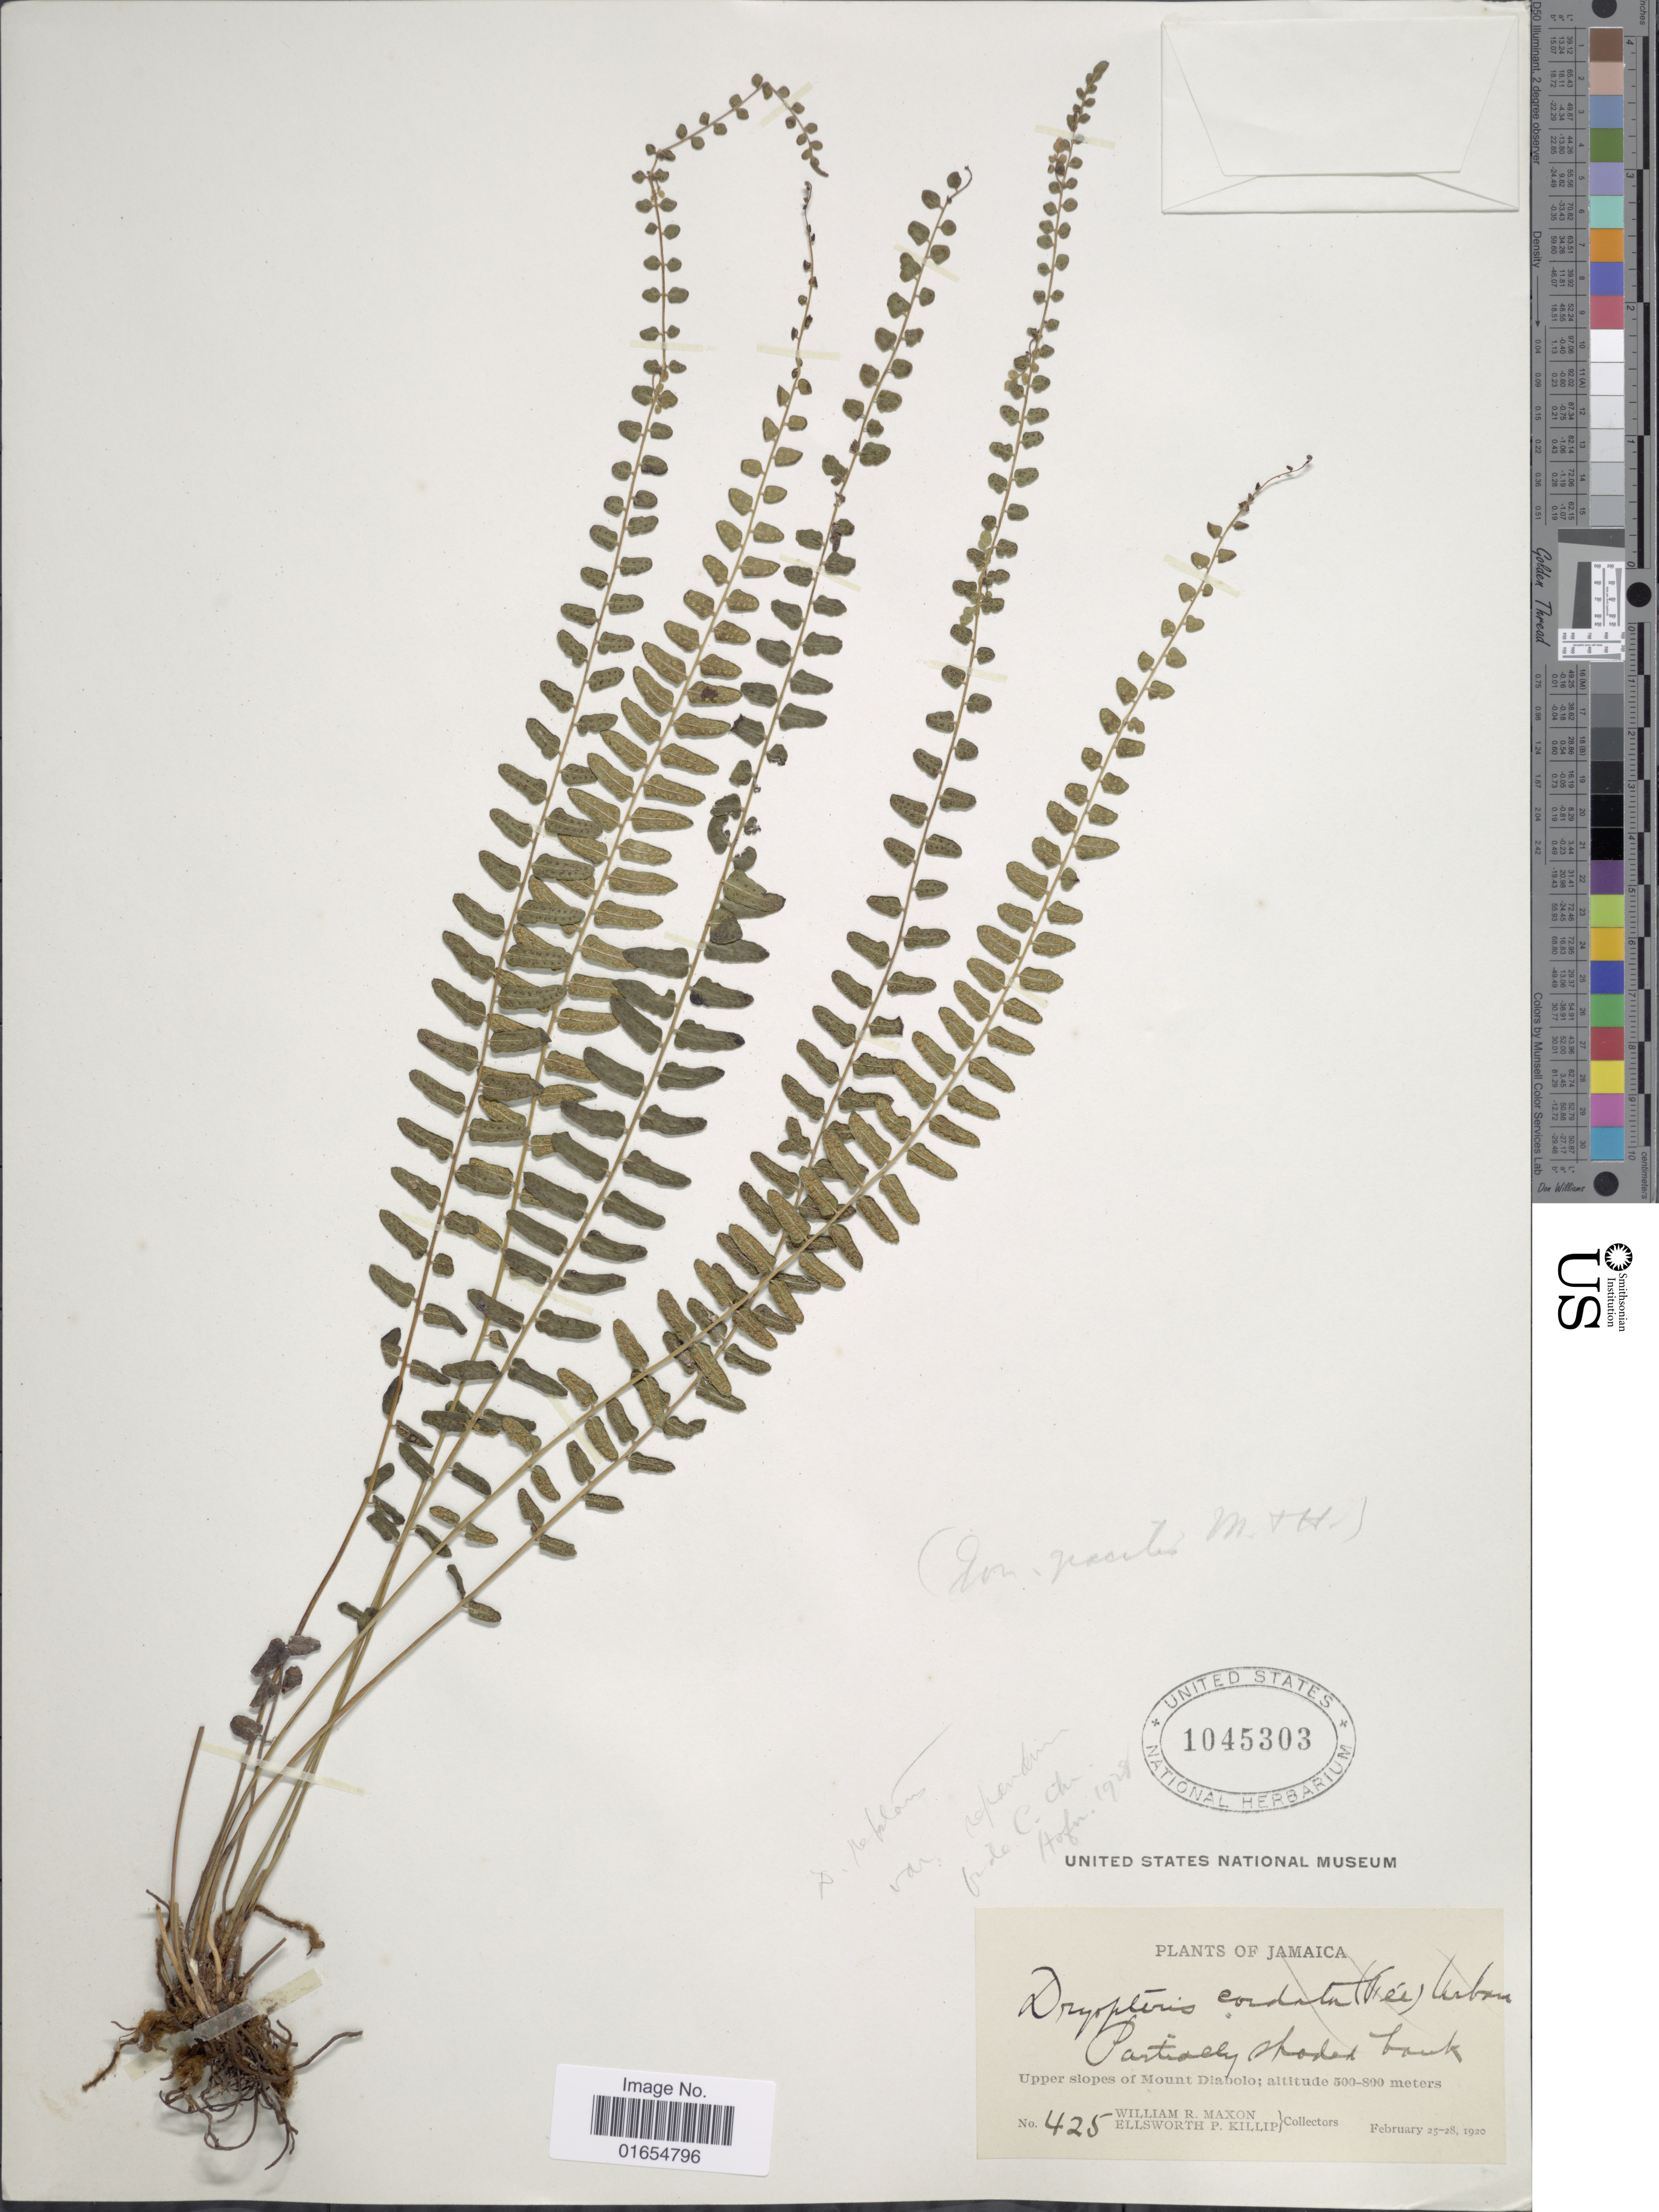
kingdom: Plantae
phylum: Tracheophyta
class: Polypodiopsida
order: Polypodiales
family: Thelypteridaceae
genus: Goniopteris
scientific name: Goniopteris reptans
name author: (J.F. Gmel.) C. Presl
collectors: W. R. Maxon & E. P. Killip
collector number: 425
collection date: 1920-02-25/1920-02-28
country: Jamaica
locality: Upper slopes of Mount Diablo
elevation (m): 500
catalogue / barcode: US 1045303